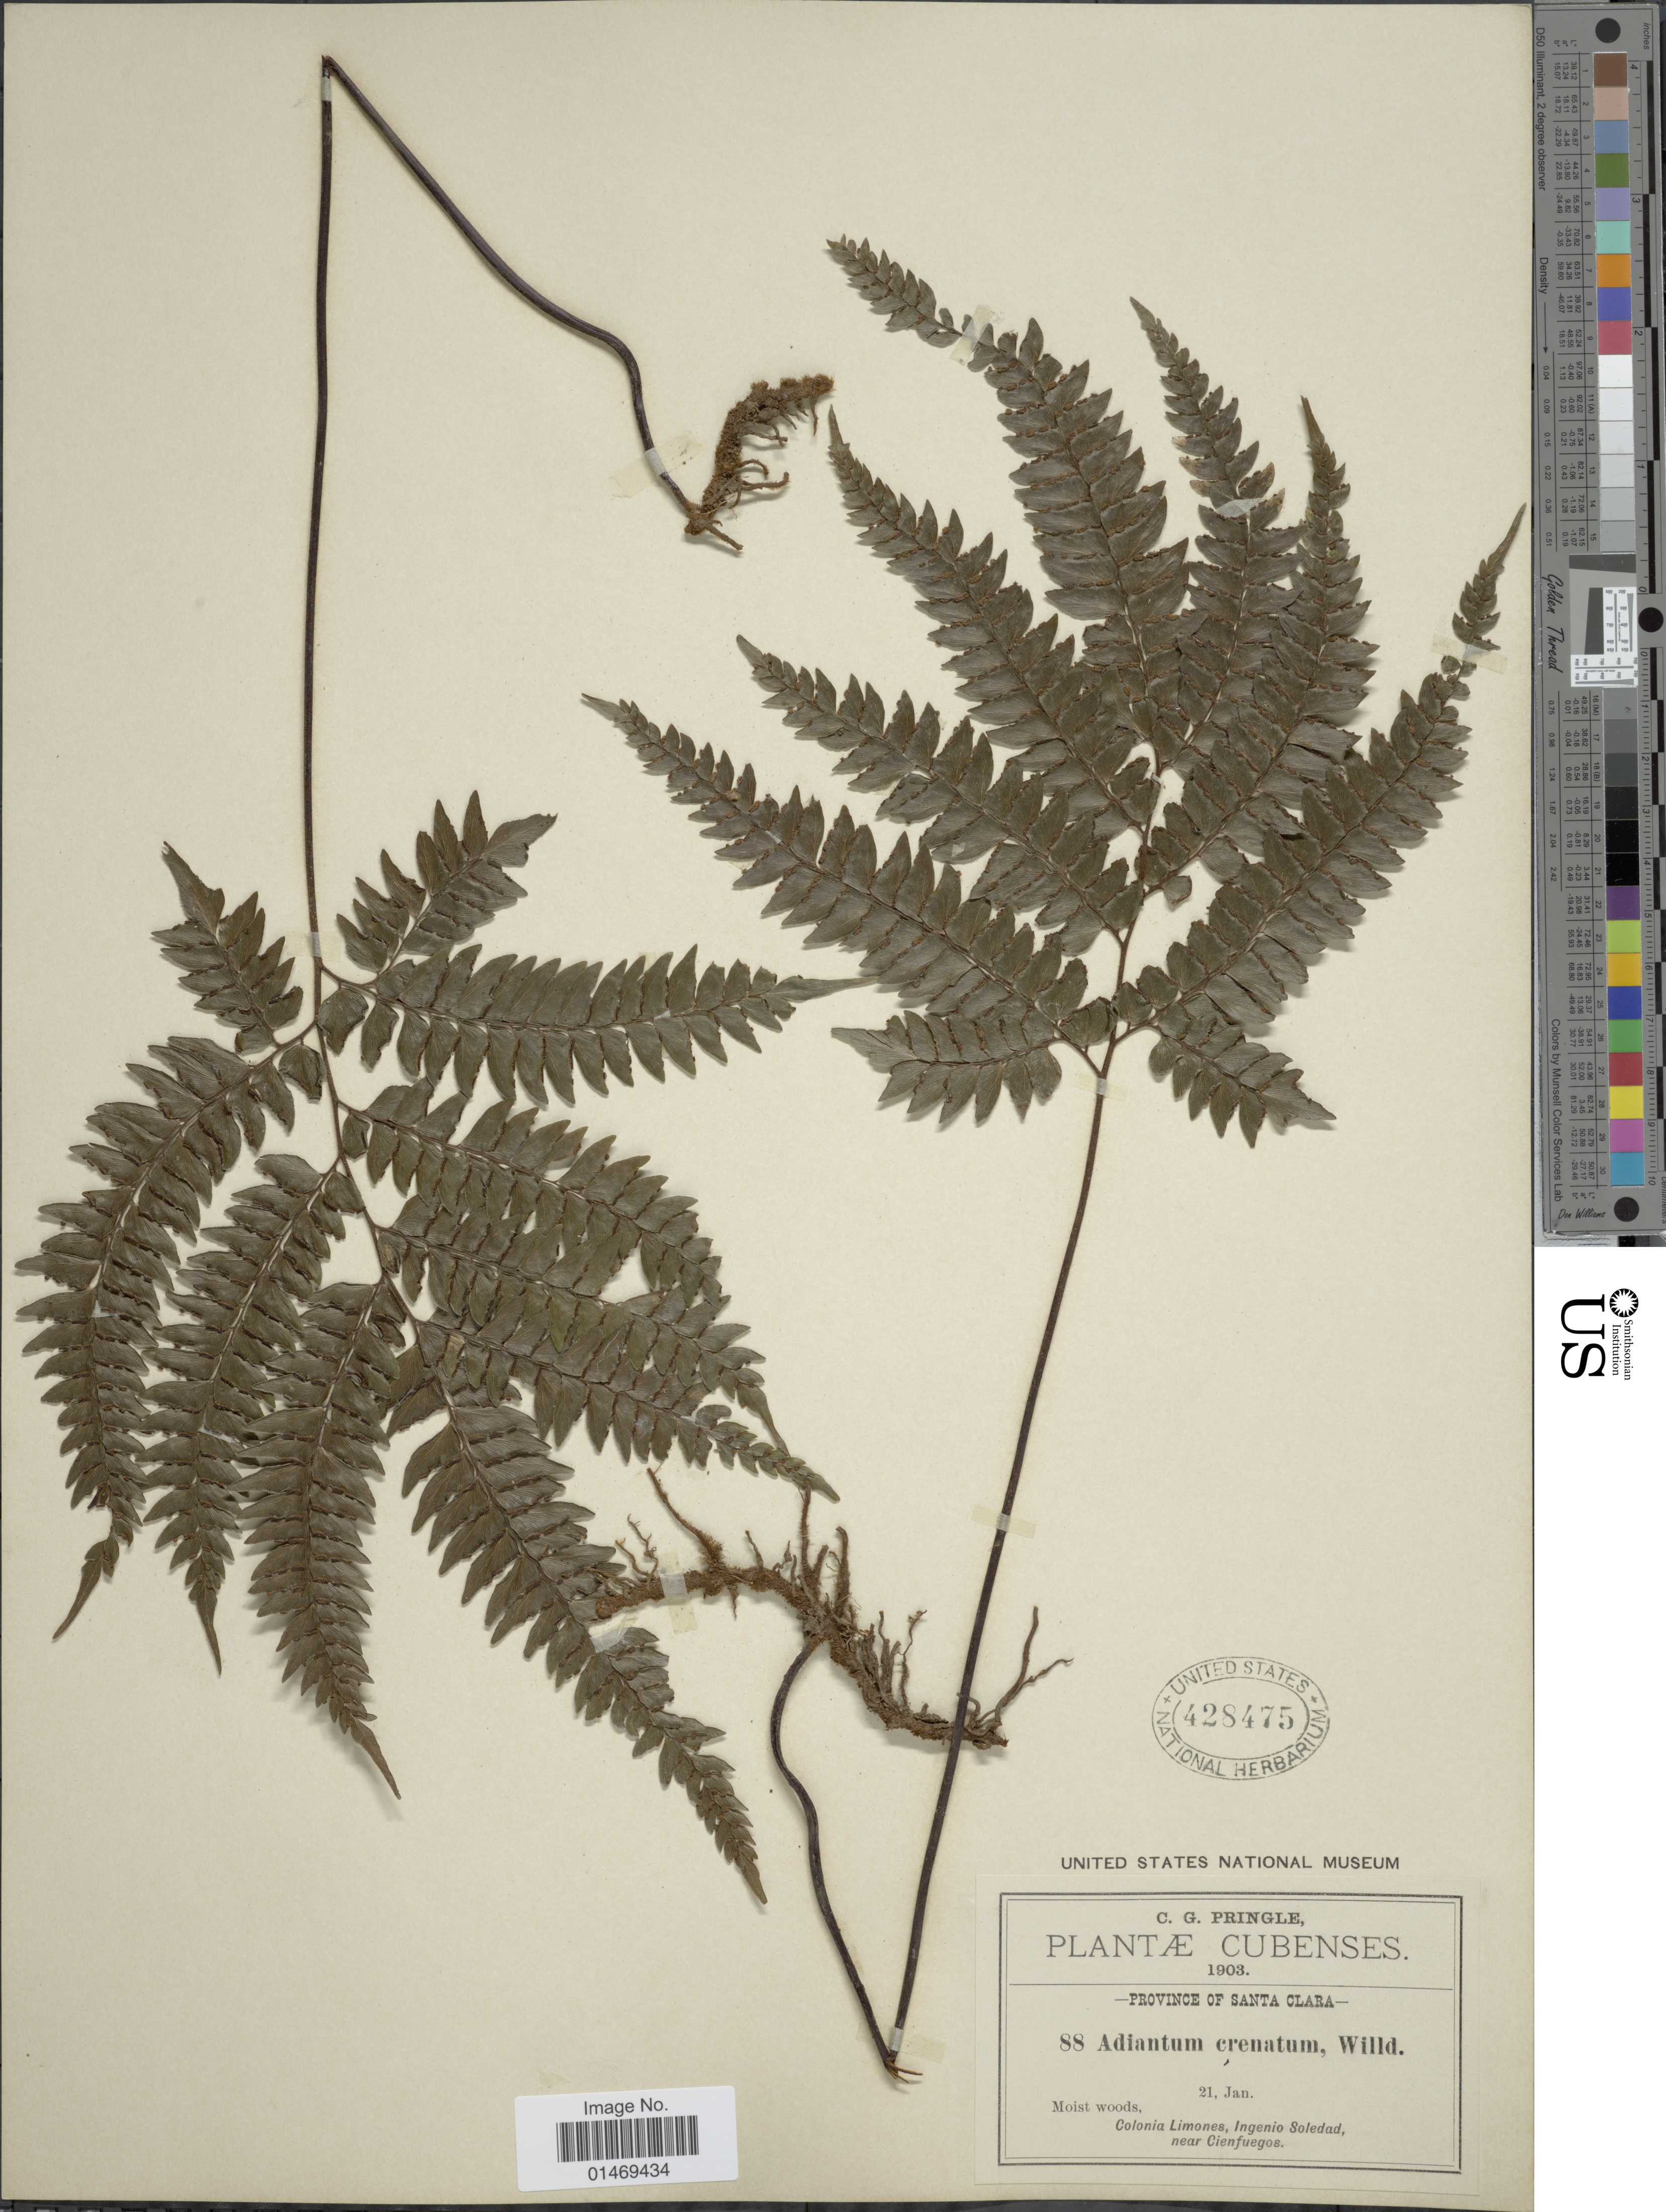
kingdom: Plantae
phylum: Tracheophyta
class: Polypodiopsida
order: Polypodiales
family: Pteridaceae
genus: Adiantum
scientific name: Adiantum pyramidale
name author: (L.) Willd.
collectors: M. Woods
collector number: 88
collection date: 1903-01-21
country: Cuba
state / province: Las Villas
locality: Province of Santa Clara, Colonia Limones, Ingenio Soledad, near Cienfuegos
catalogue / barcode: US 428475